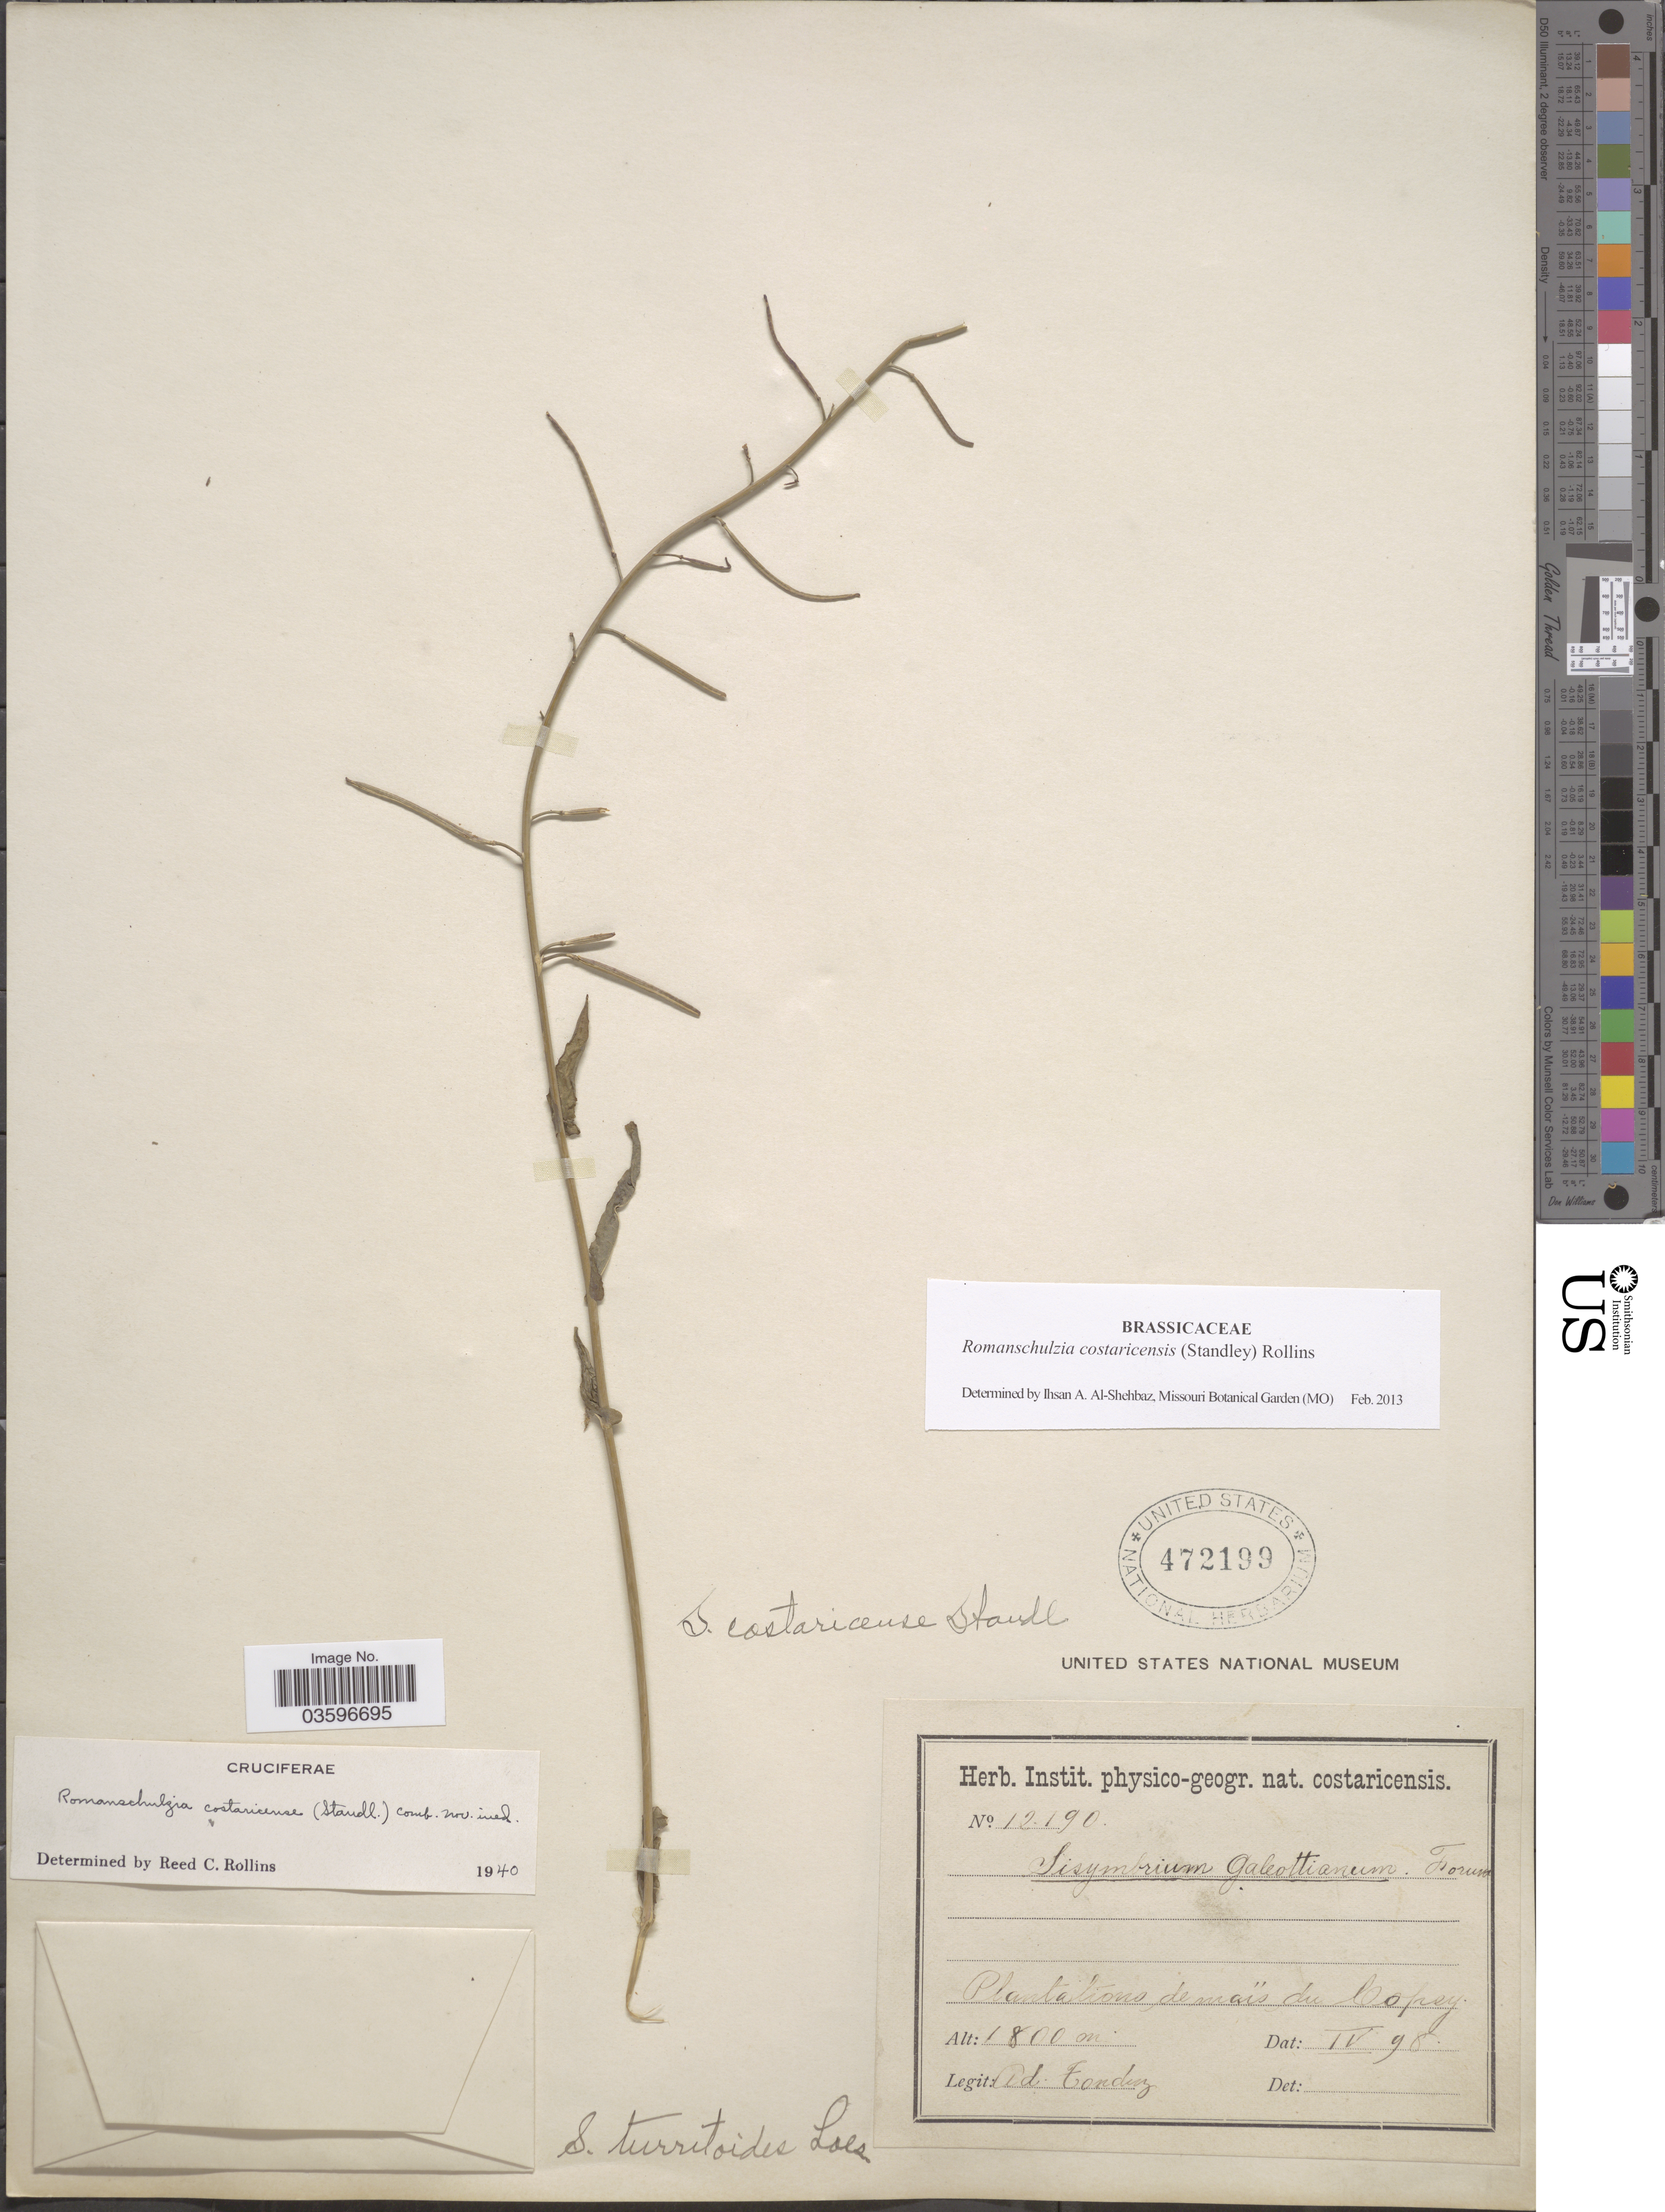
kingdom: Plantae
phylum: Tracheophyta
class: Magnoliopsida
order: Brassicales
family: Brassicaceae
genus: Romanschulzia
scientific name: Romanschulzia costaricensis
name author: (Standl.) Rollins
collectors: A. Tonduz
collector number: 12190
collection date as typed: Transcribed d/m/y: /4/98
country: Costa Rica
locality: Plantations de maïs du Copey.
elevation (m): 1800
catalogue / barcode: US 472199